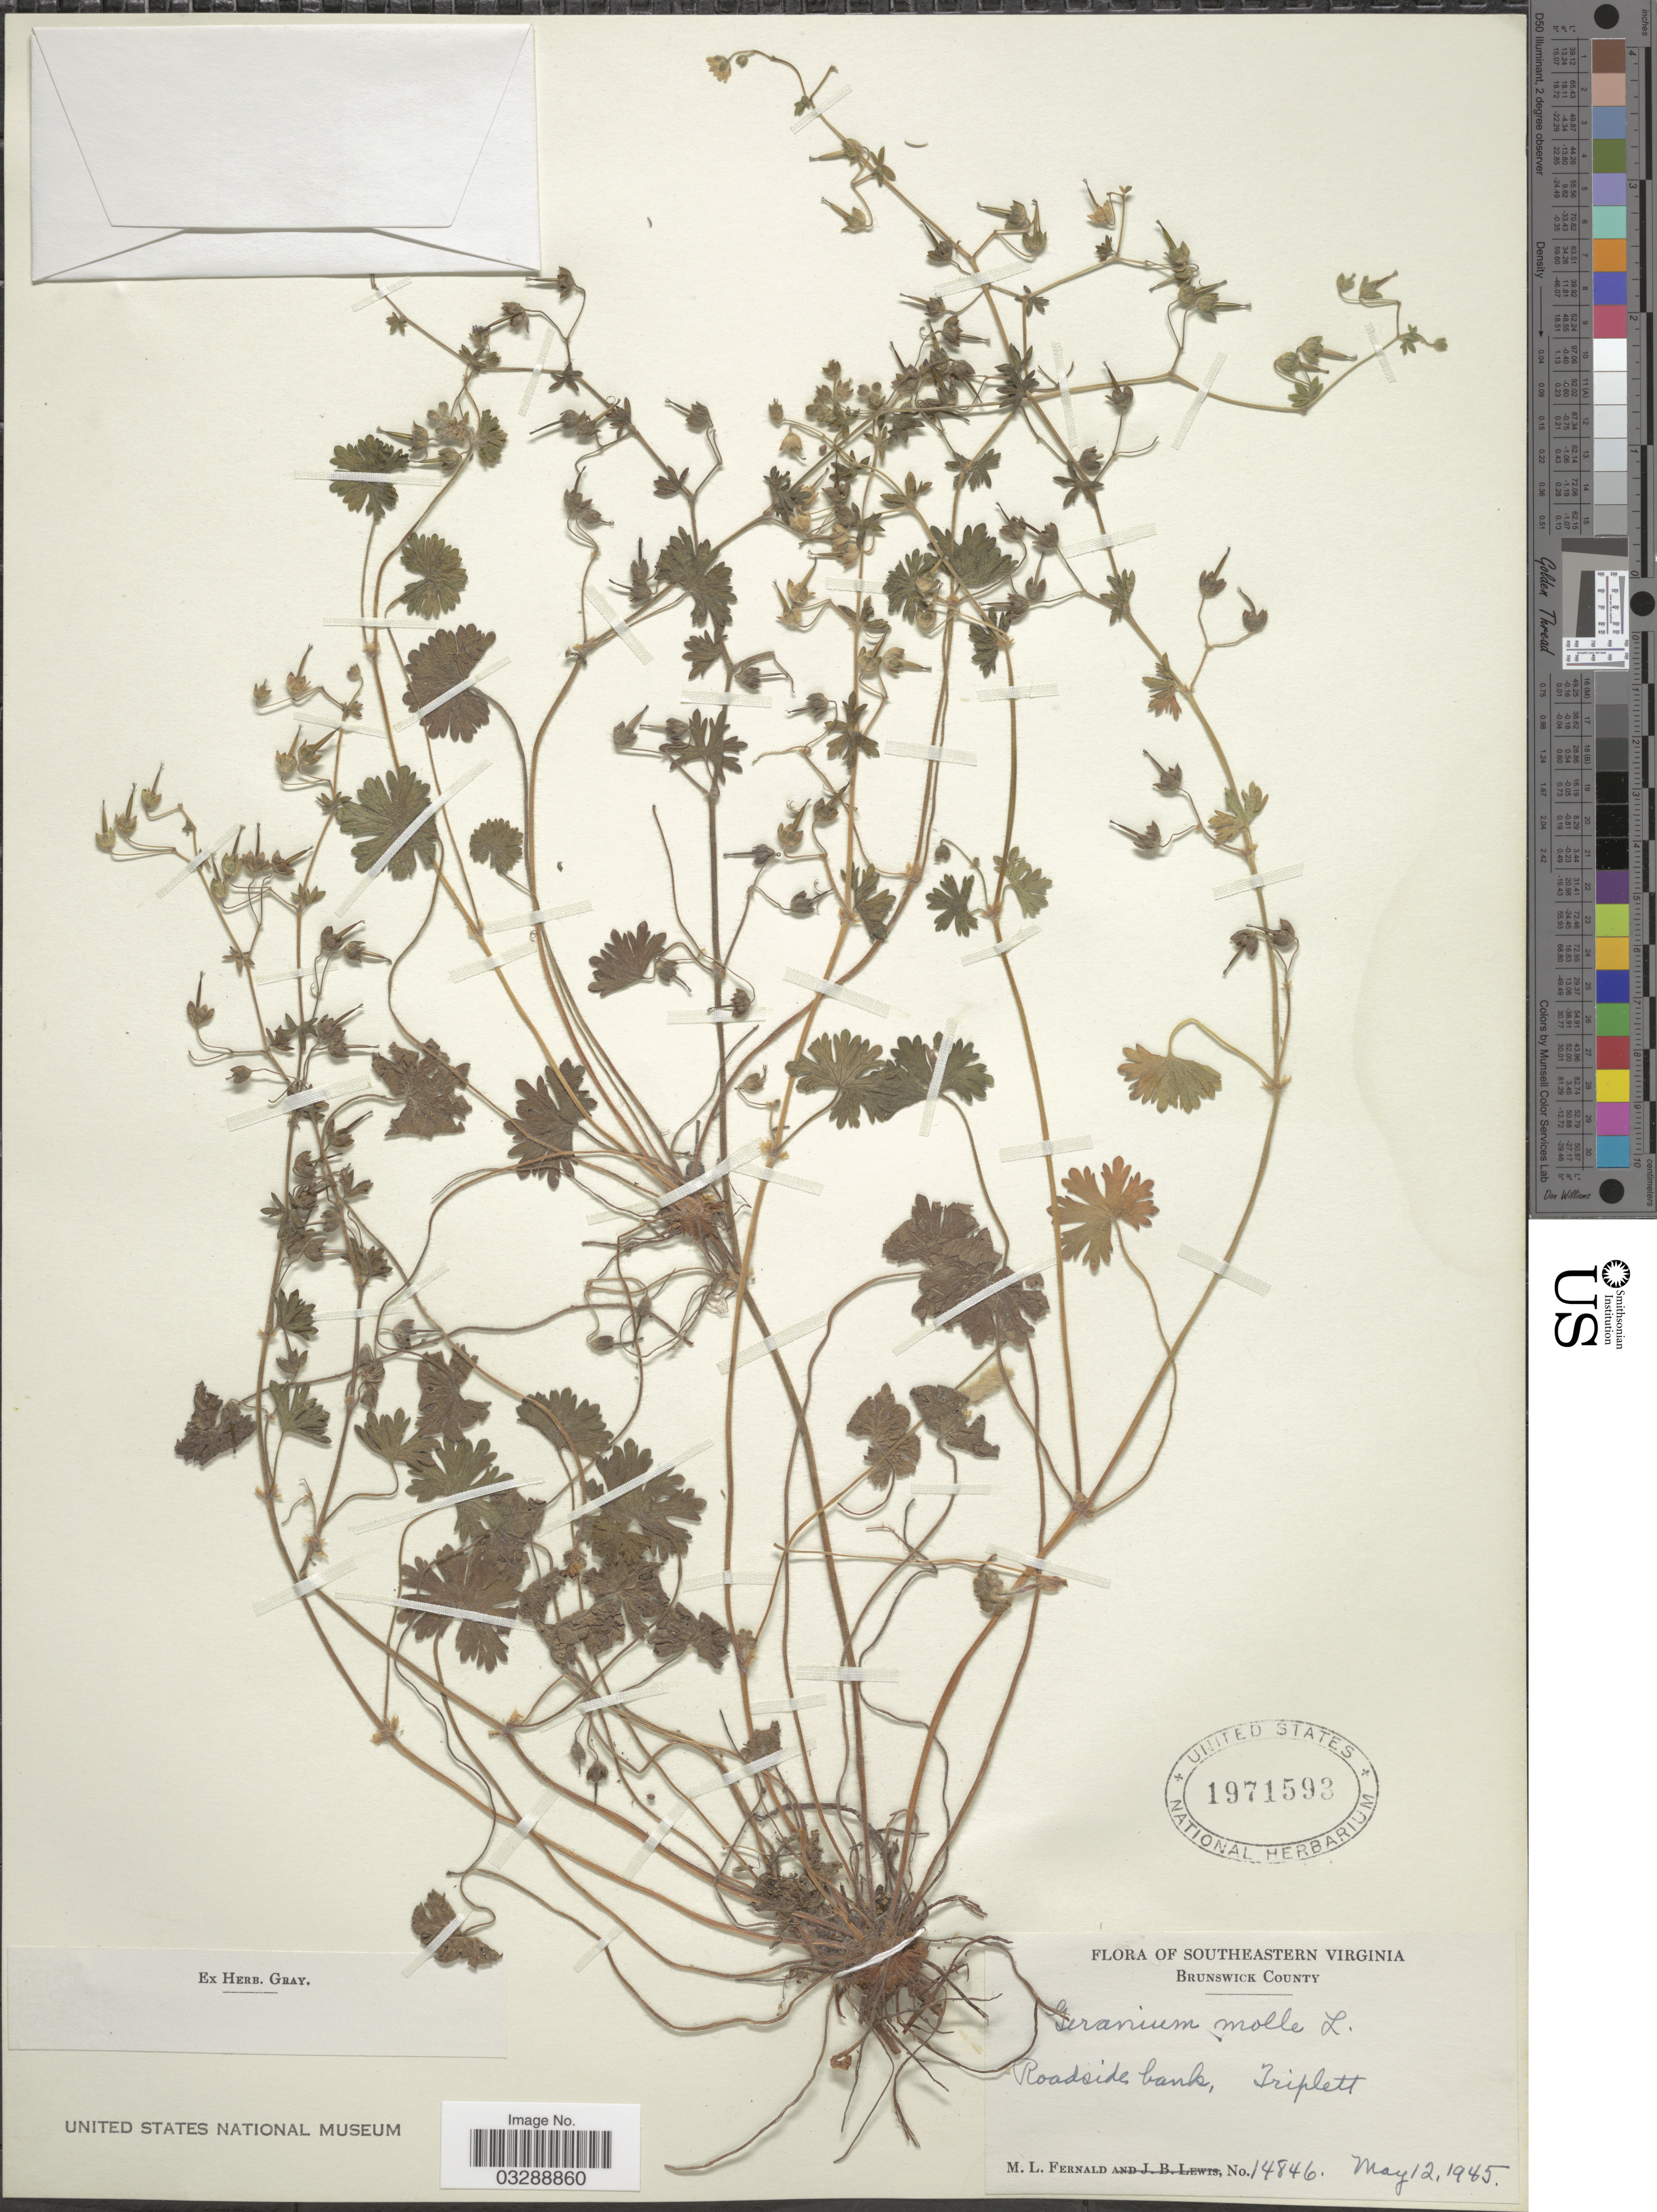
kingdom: Plantae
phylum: Tracheophyta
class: Magnoliopsida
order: Geraniales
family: Geraniaceae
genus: Geranium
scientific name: Geranium molle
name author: L.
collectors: M. L. Fernald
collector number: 14846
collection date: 1985-05-12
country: United States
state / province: Virginia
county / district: Brunswick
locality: Southeastern Virginia. Brunswick County. Roadside bank, Triplett.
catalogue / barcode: US 1971593